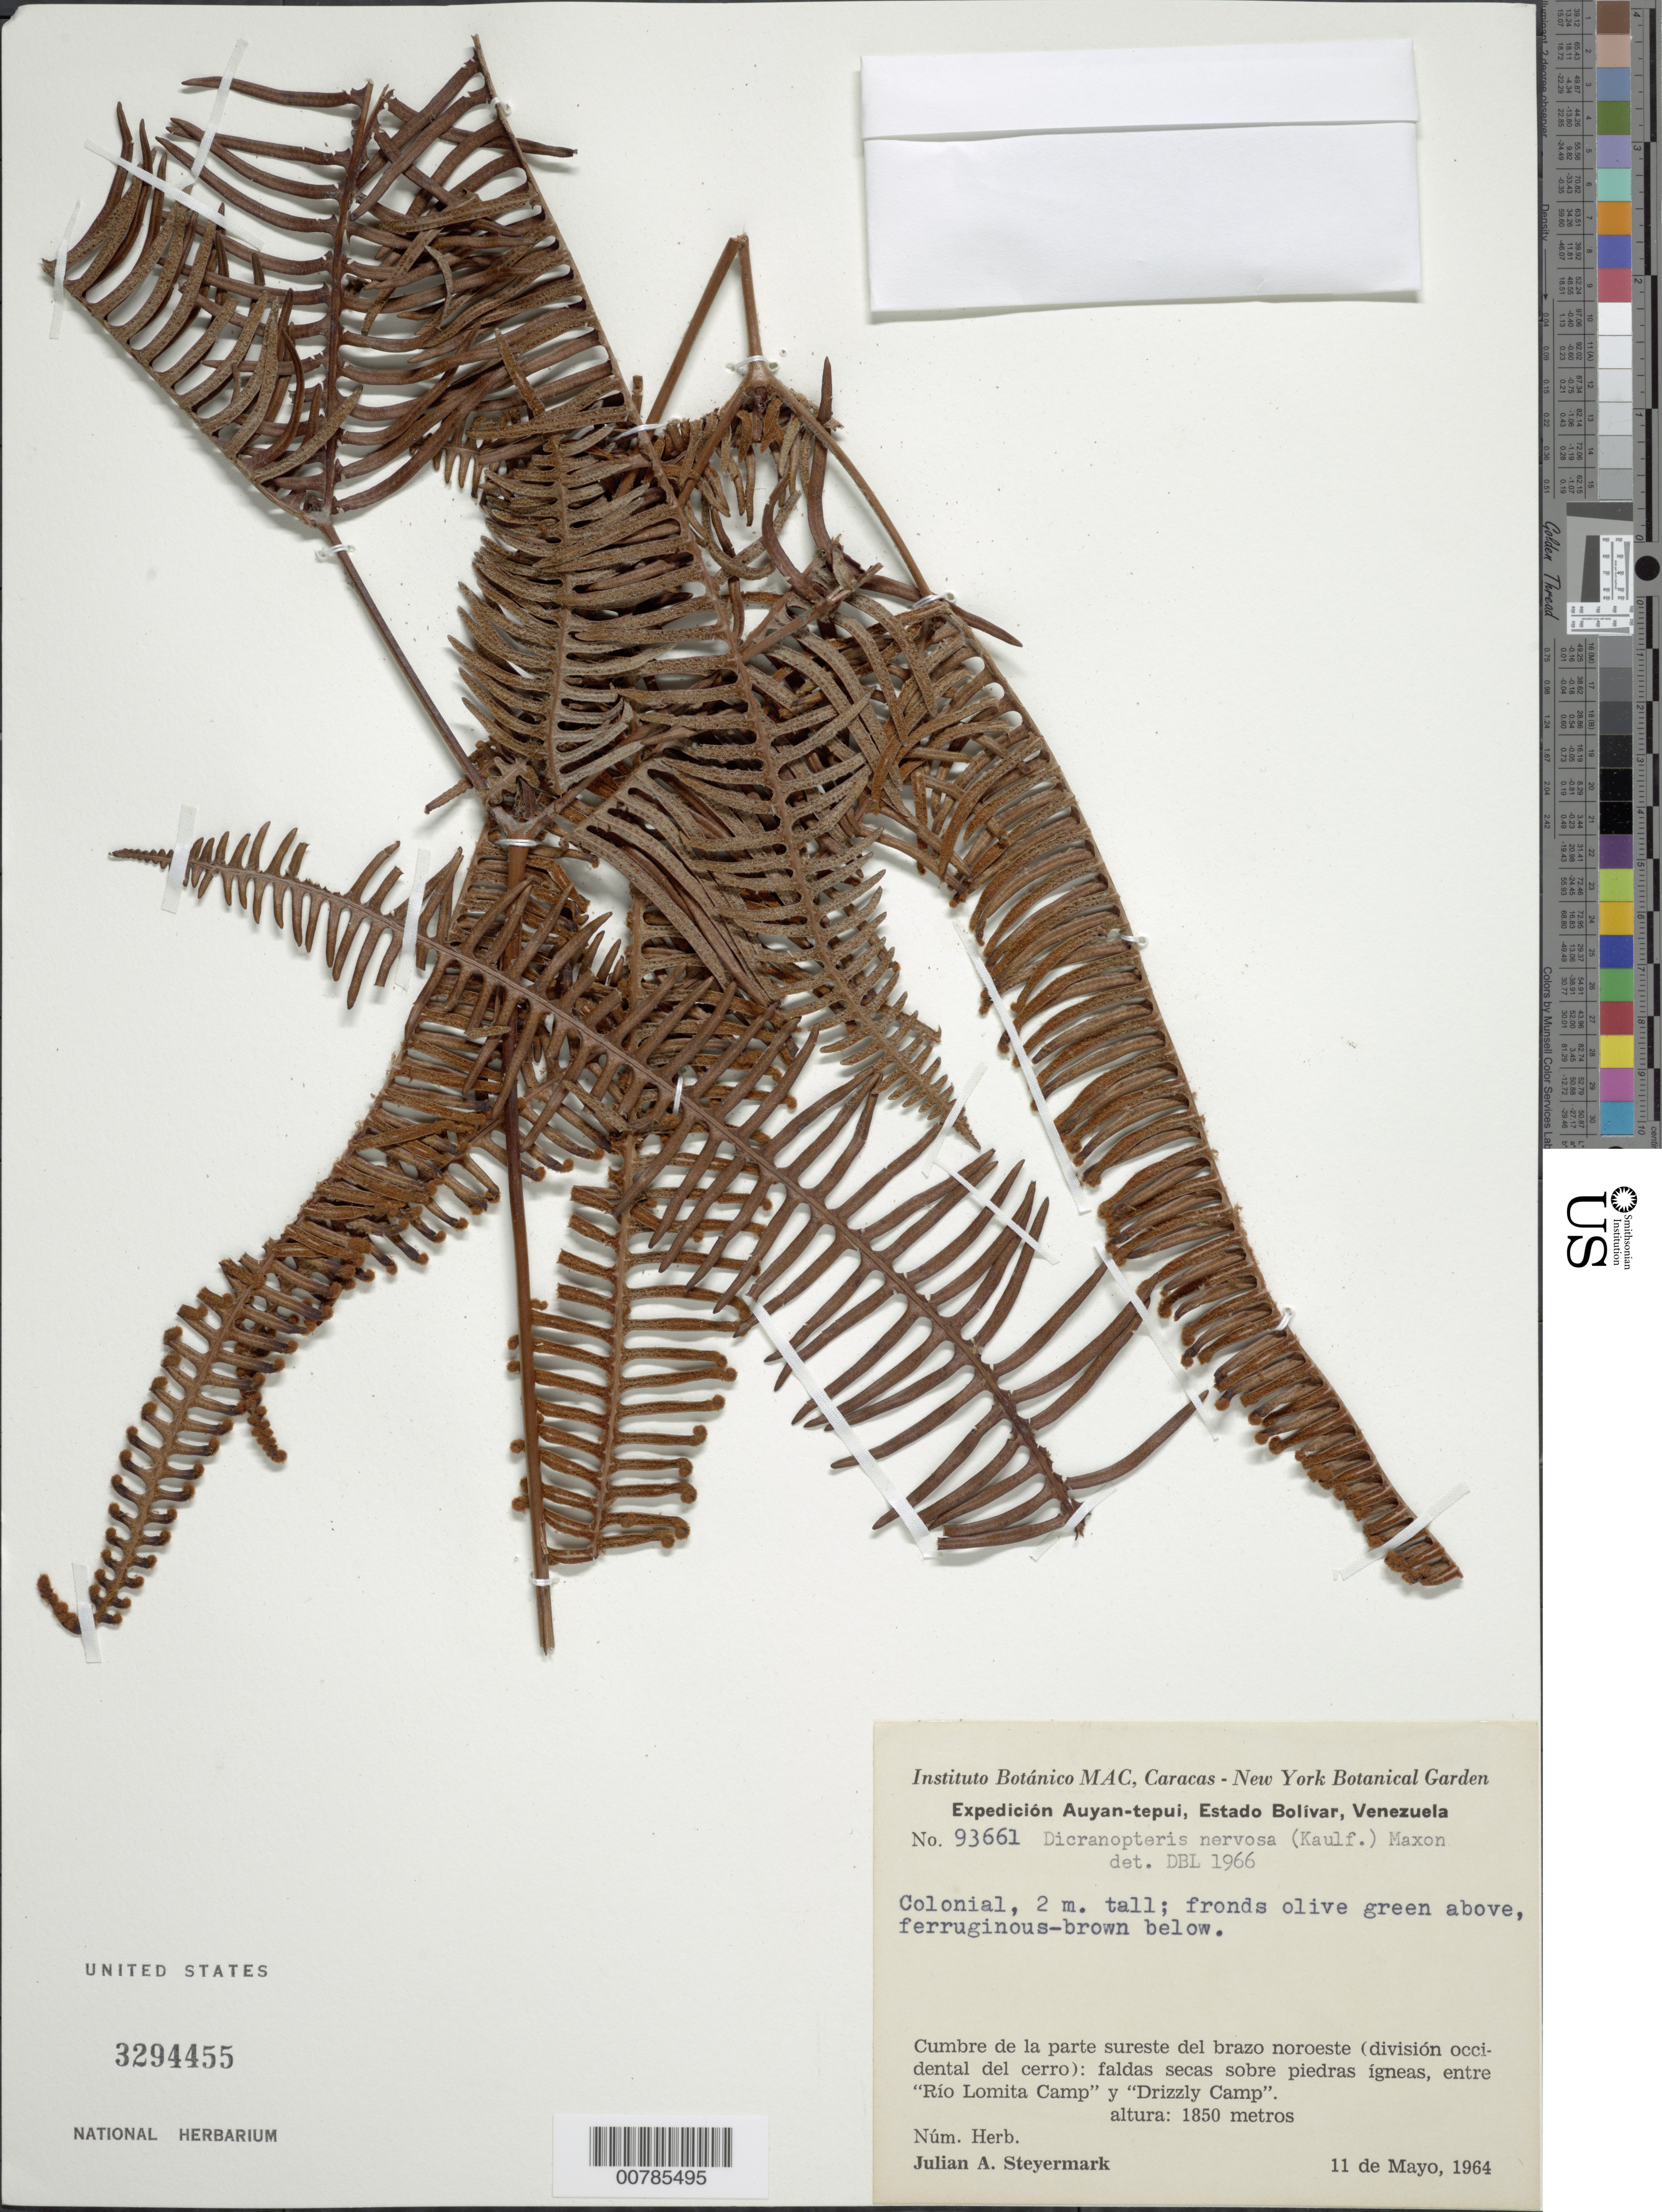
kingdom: Plantae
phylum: Tracheophyta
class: Polypodiopsida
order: Gleicheniales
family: Gleicheniaceae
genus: Dicranopteris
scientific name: Dicranopteris nervosa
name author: (Kaulf.) Maxon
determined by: Lellinger, David B., (BOT), Smithsonian Institution - National Museum of Natural History (UNITED STATES)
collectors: J. Steyermark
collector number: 93661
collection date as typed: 11-May-64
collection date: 1964-05-11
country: Venezuela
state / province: Bolívar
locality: Auyan-tepuí, entre Río Lomita Camp & Drizzly Camp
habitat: Faldas secas sobre piedras igneas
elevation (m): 1850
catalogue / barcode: US 3294455